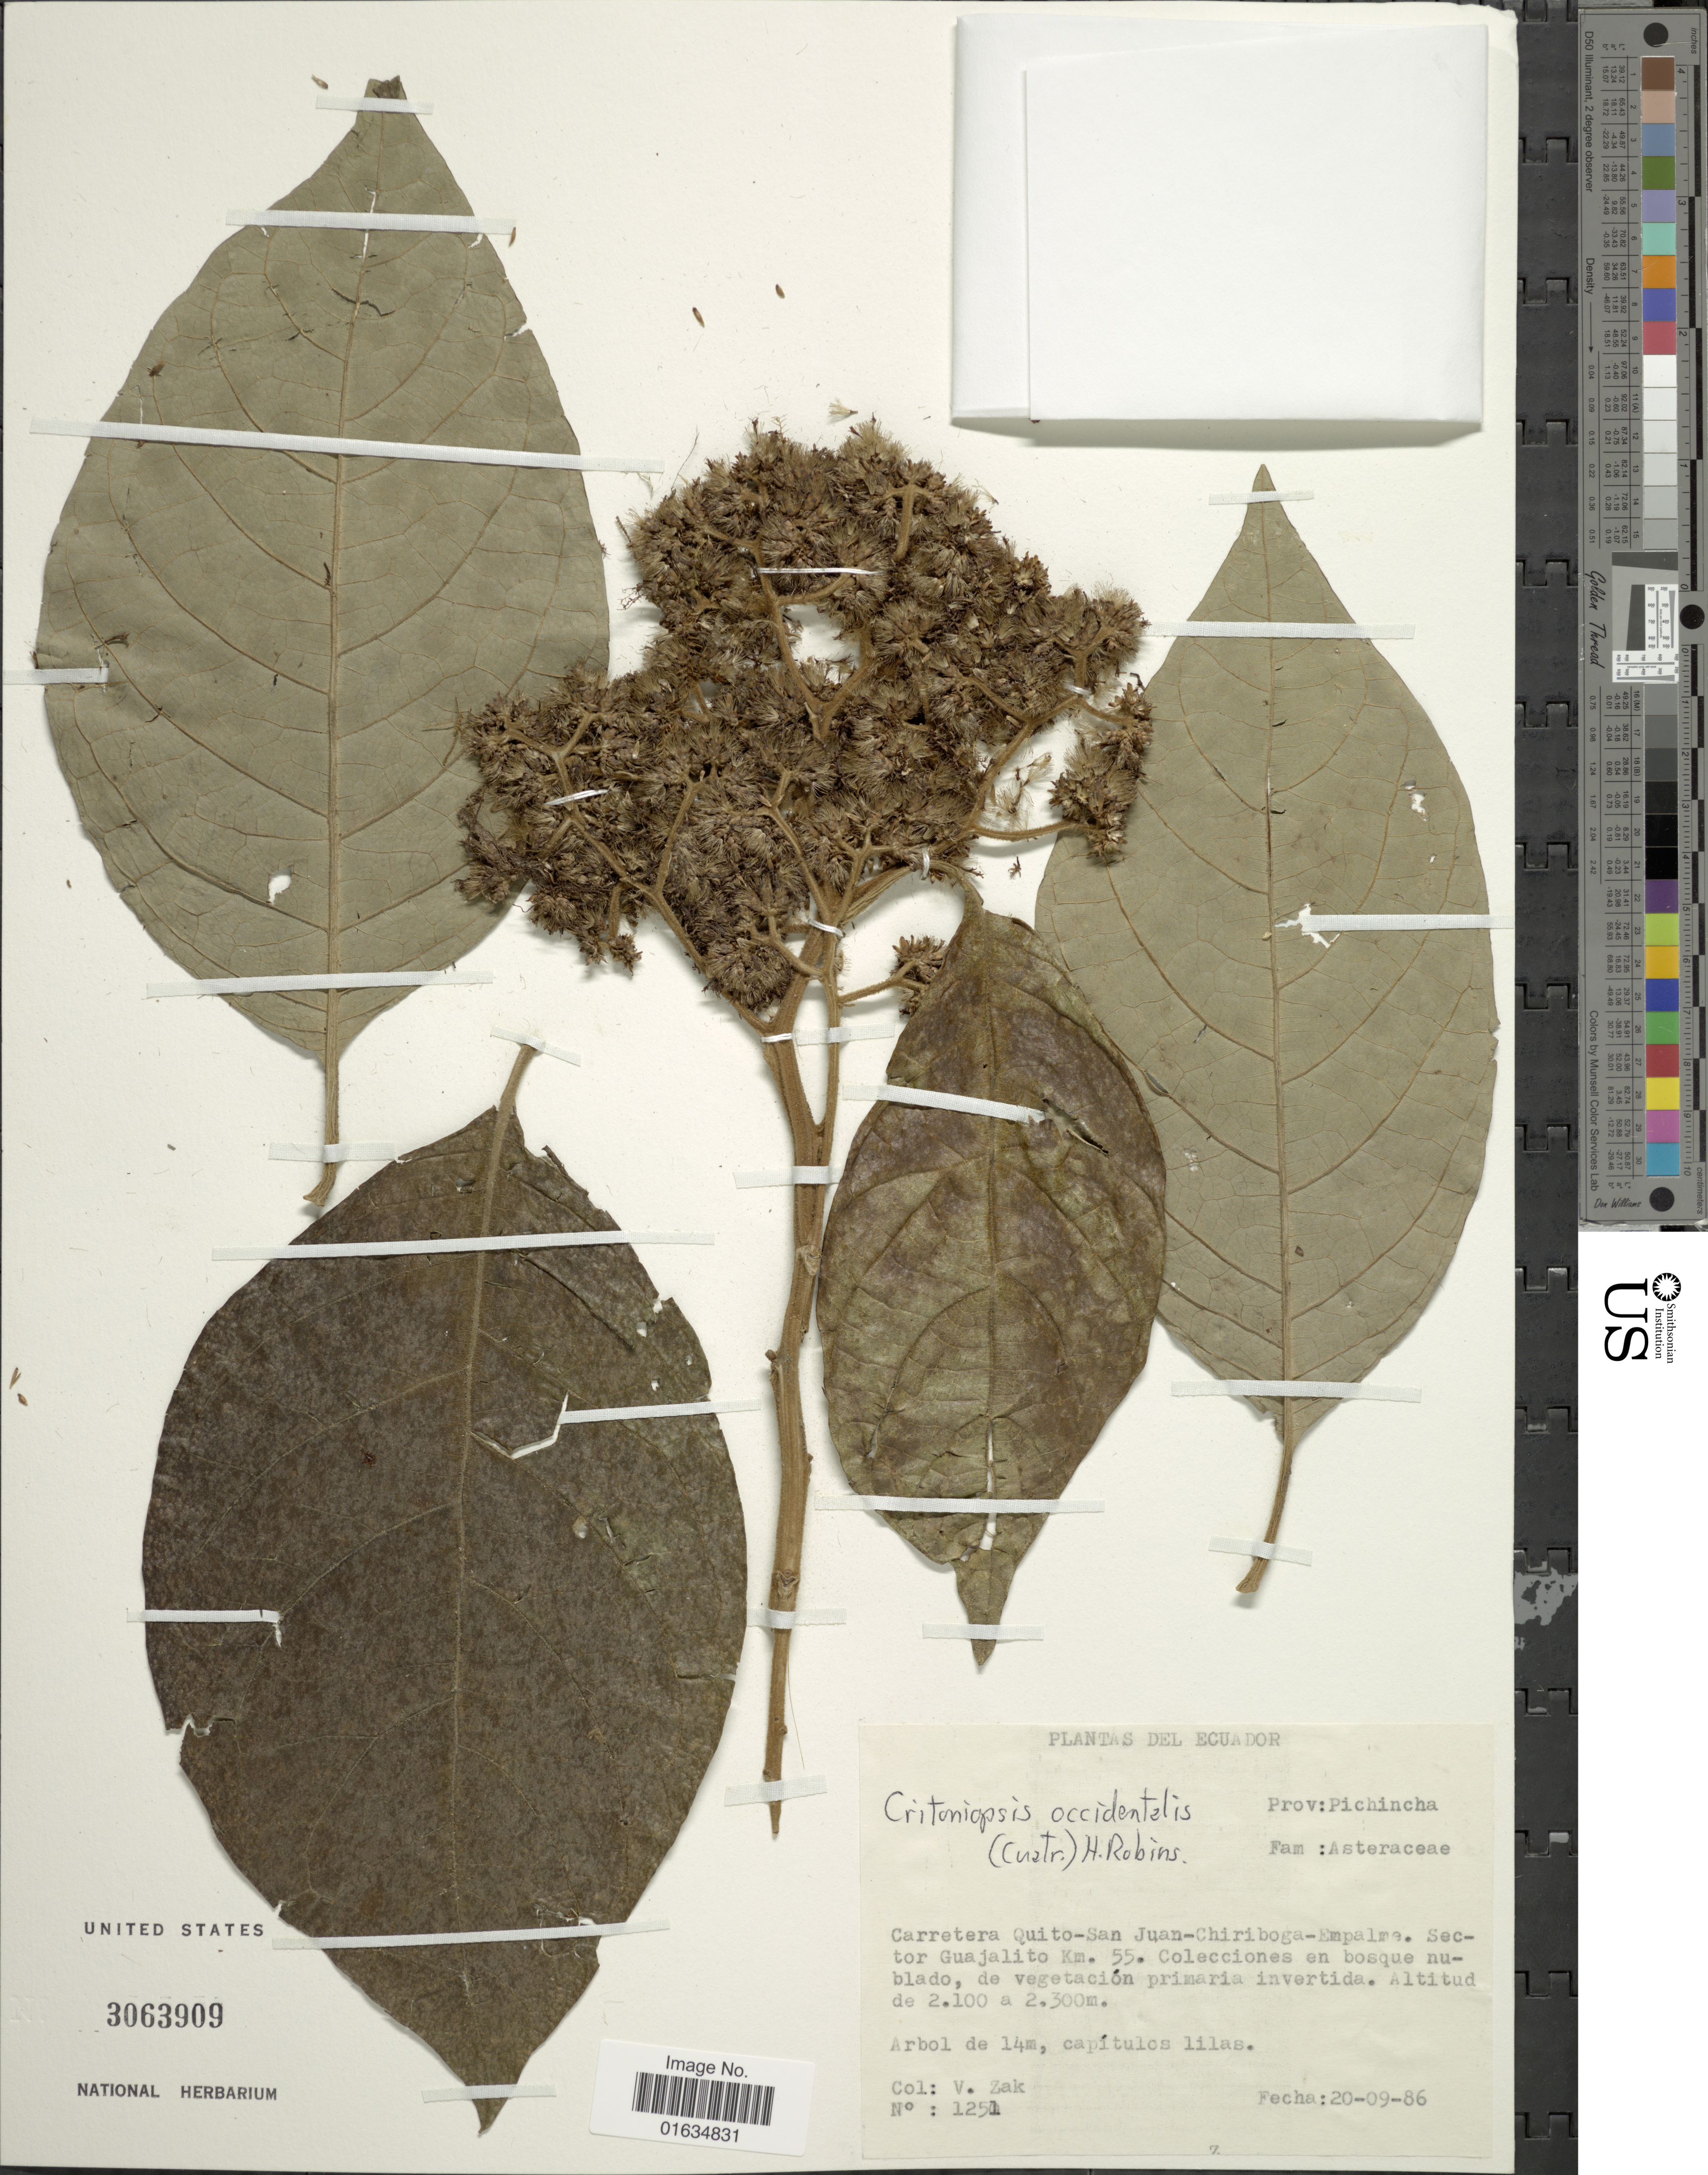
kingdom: Plantae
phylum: Tracheophyta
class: Magnoliopsida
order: Asterales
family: Asteraceae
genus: Critoniopsis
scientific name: Critoniopsis occidentalis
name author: (Cuatrec.) H. Rob.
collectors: V. Zak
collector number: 1251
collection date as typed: Transcribed d/m/y: 20/9/86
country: Ecuador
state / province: Pichincha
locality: Prov. Pichincha, Carretera Quito-San Juan-Chiriboga-Emplame, Sector Guajalito km 55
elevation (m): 2100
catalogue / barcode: US 3063909